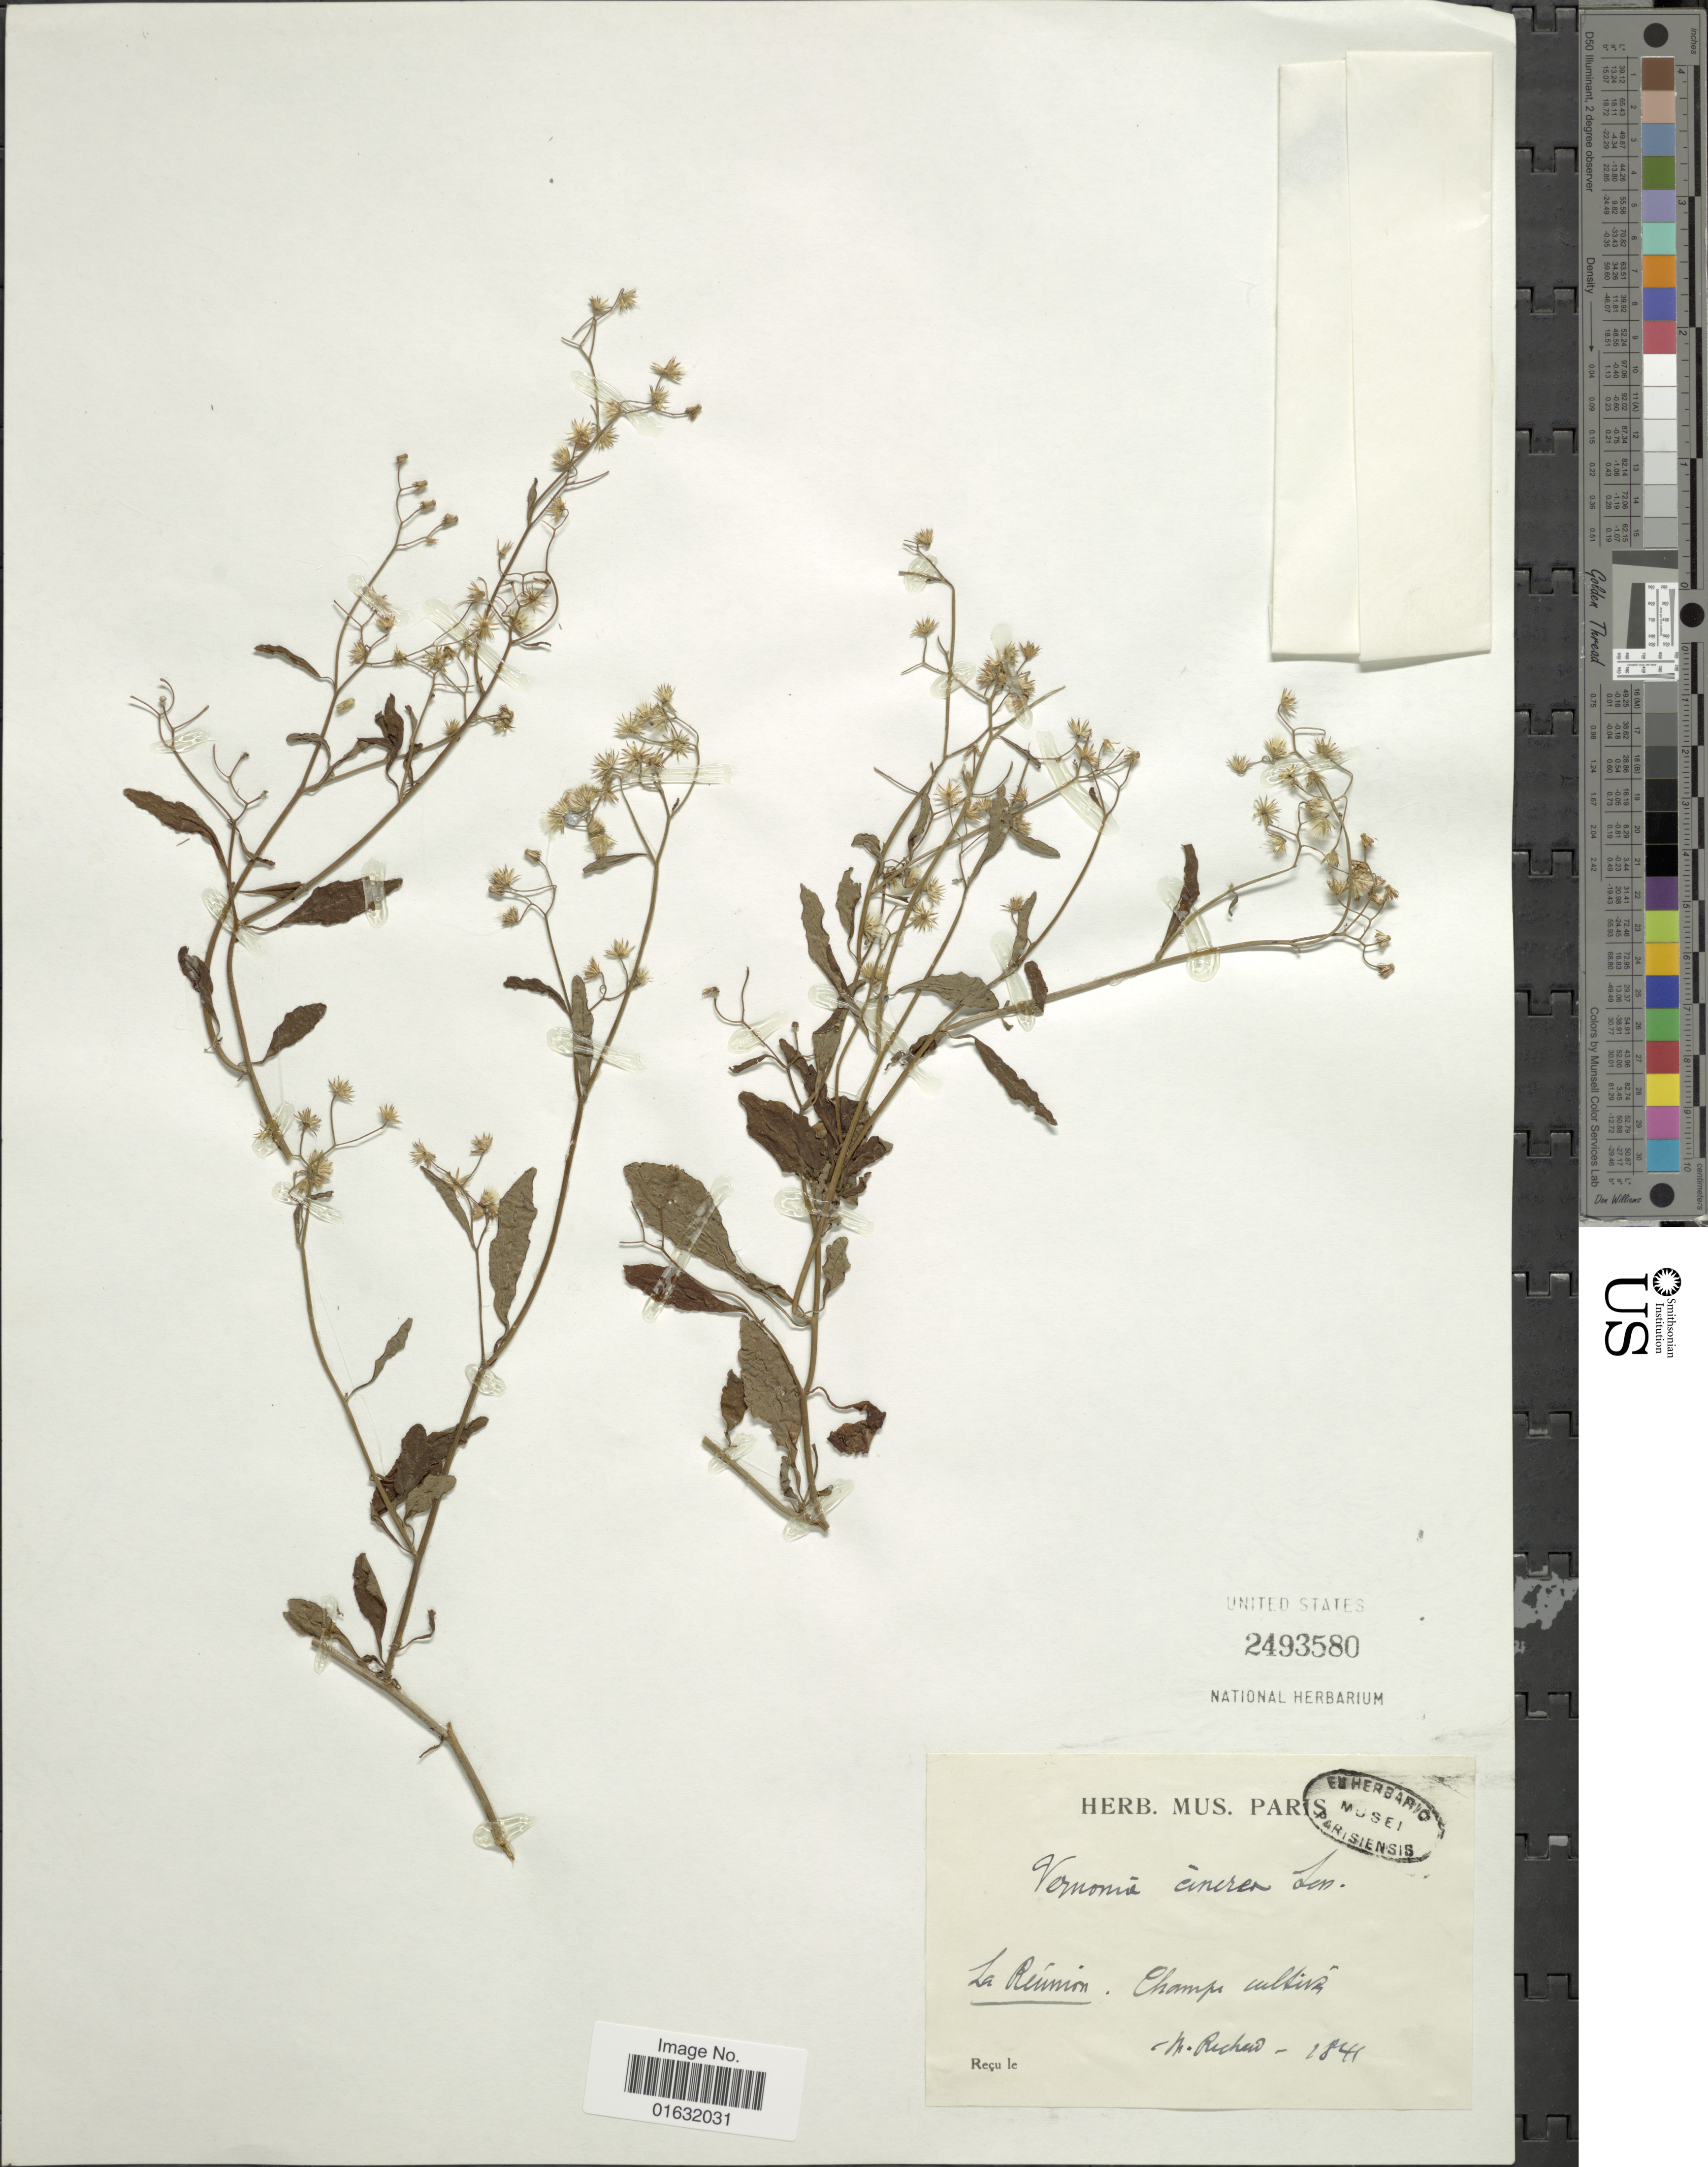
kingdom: Plantae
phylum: Tracheophyta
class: Magnoliopsida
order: Asterales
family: Asteraceae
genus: Cyanthillium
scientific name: Cyanthillium cinereum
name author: (L.) H. Rob.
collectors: M. Richard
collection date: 1841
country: Reunion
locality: La Reúnion. Champi, Cultivz. [interpreted]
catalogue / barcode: US 2493580